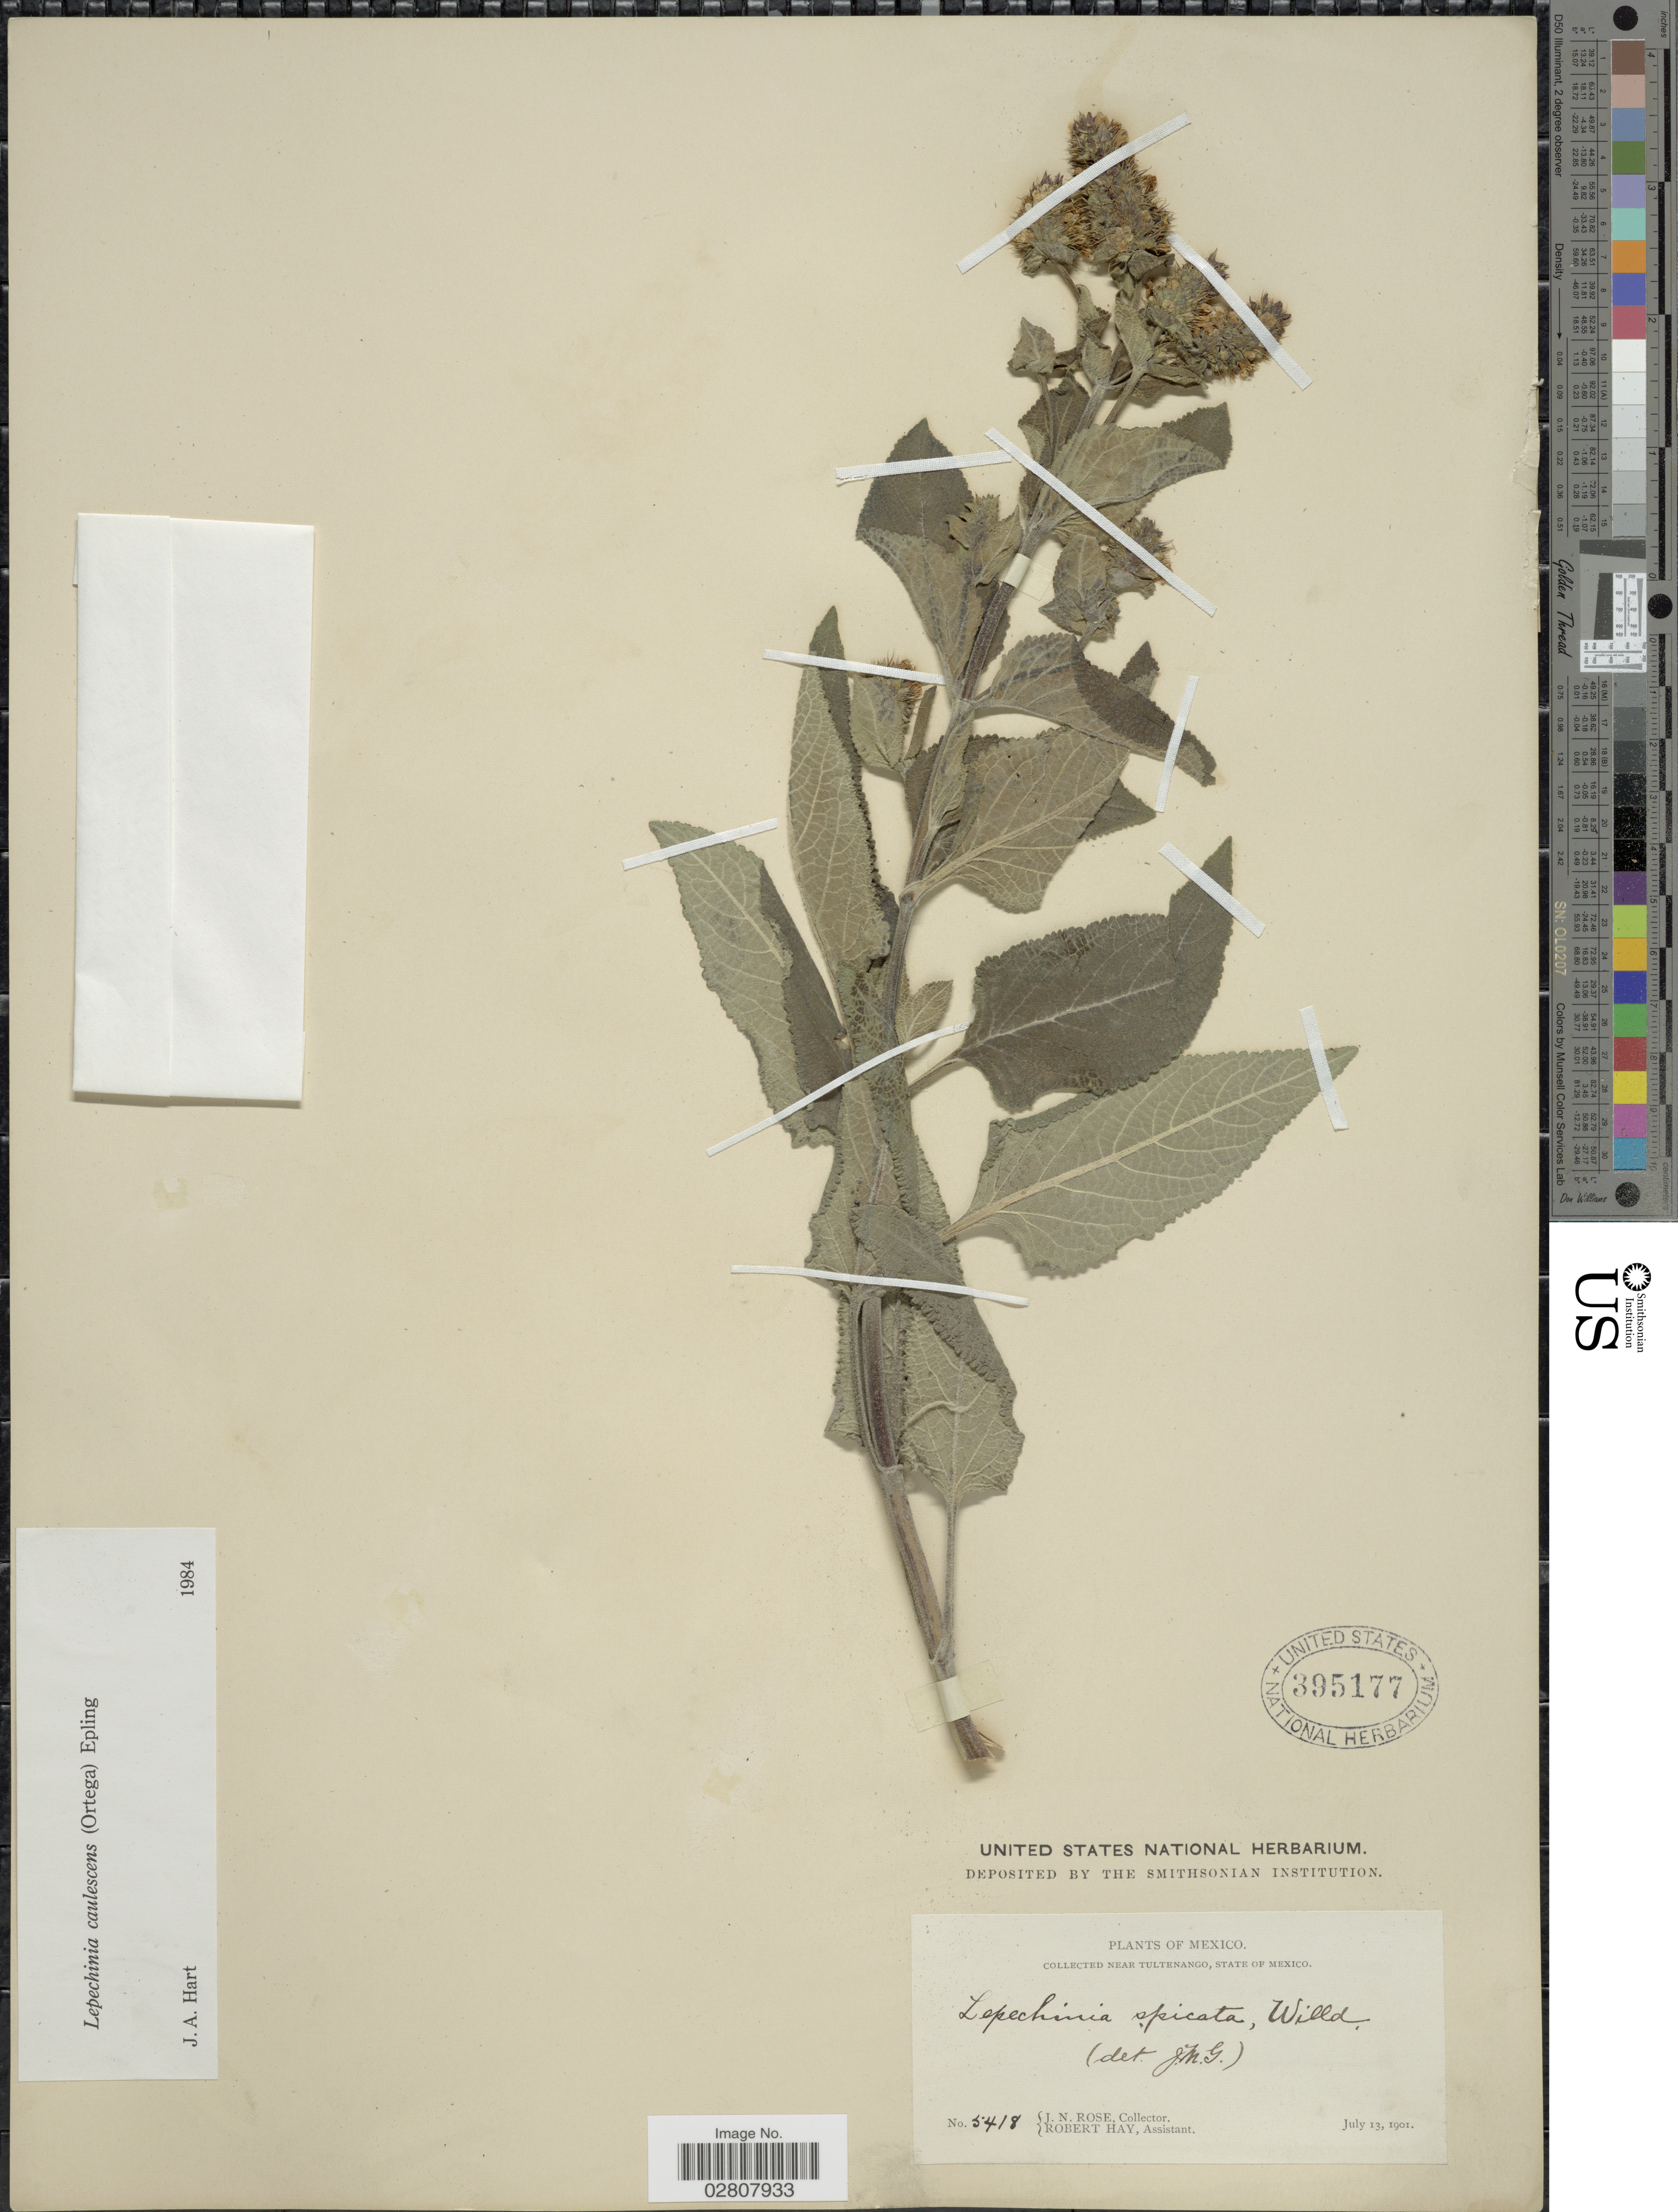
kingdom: Plantae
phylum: Tracheophyta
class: Magnoliopsida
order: Lamiales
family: Lamiaceae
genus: Lepechinia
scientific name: Lepechinia caulescens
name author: (Ortega) Epling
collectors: J. N. Rose & R. Hay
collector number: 5418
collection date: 1901-07-13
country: Mexico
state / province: México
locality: Near Tultenango.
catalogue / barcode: US 395177